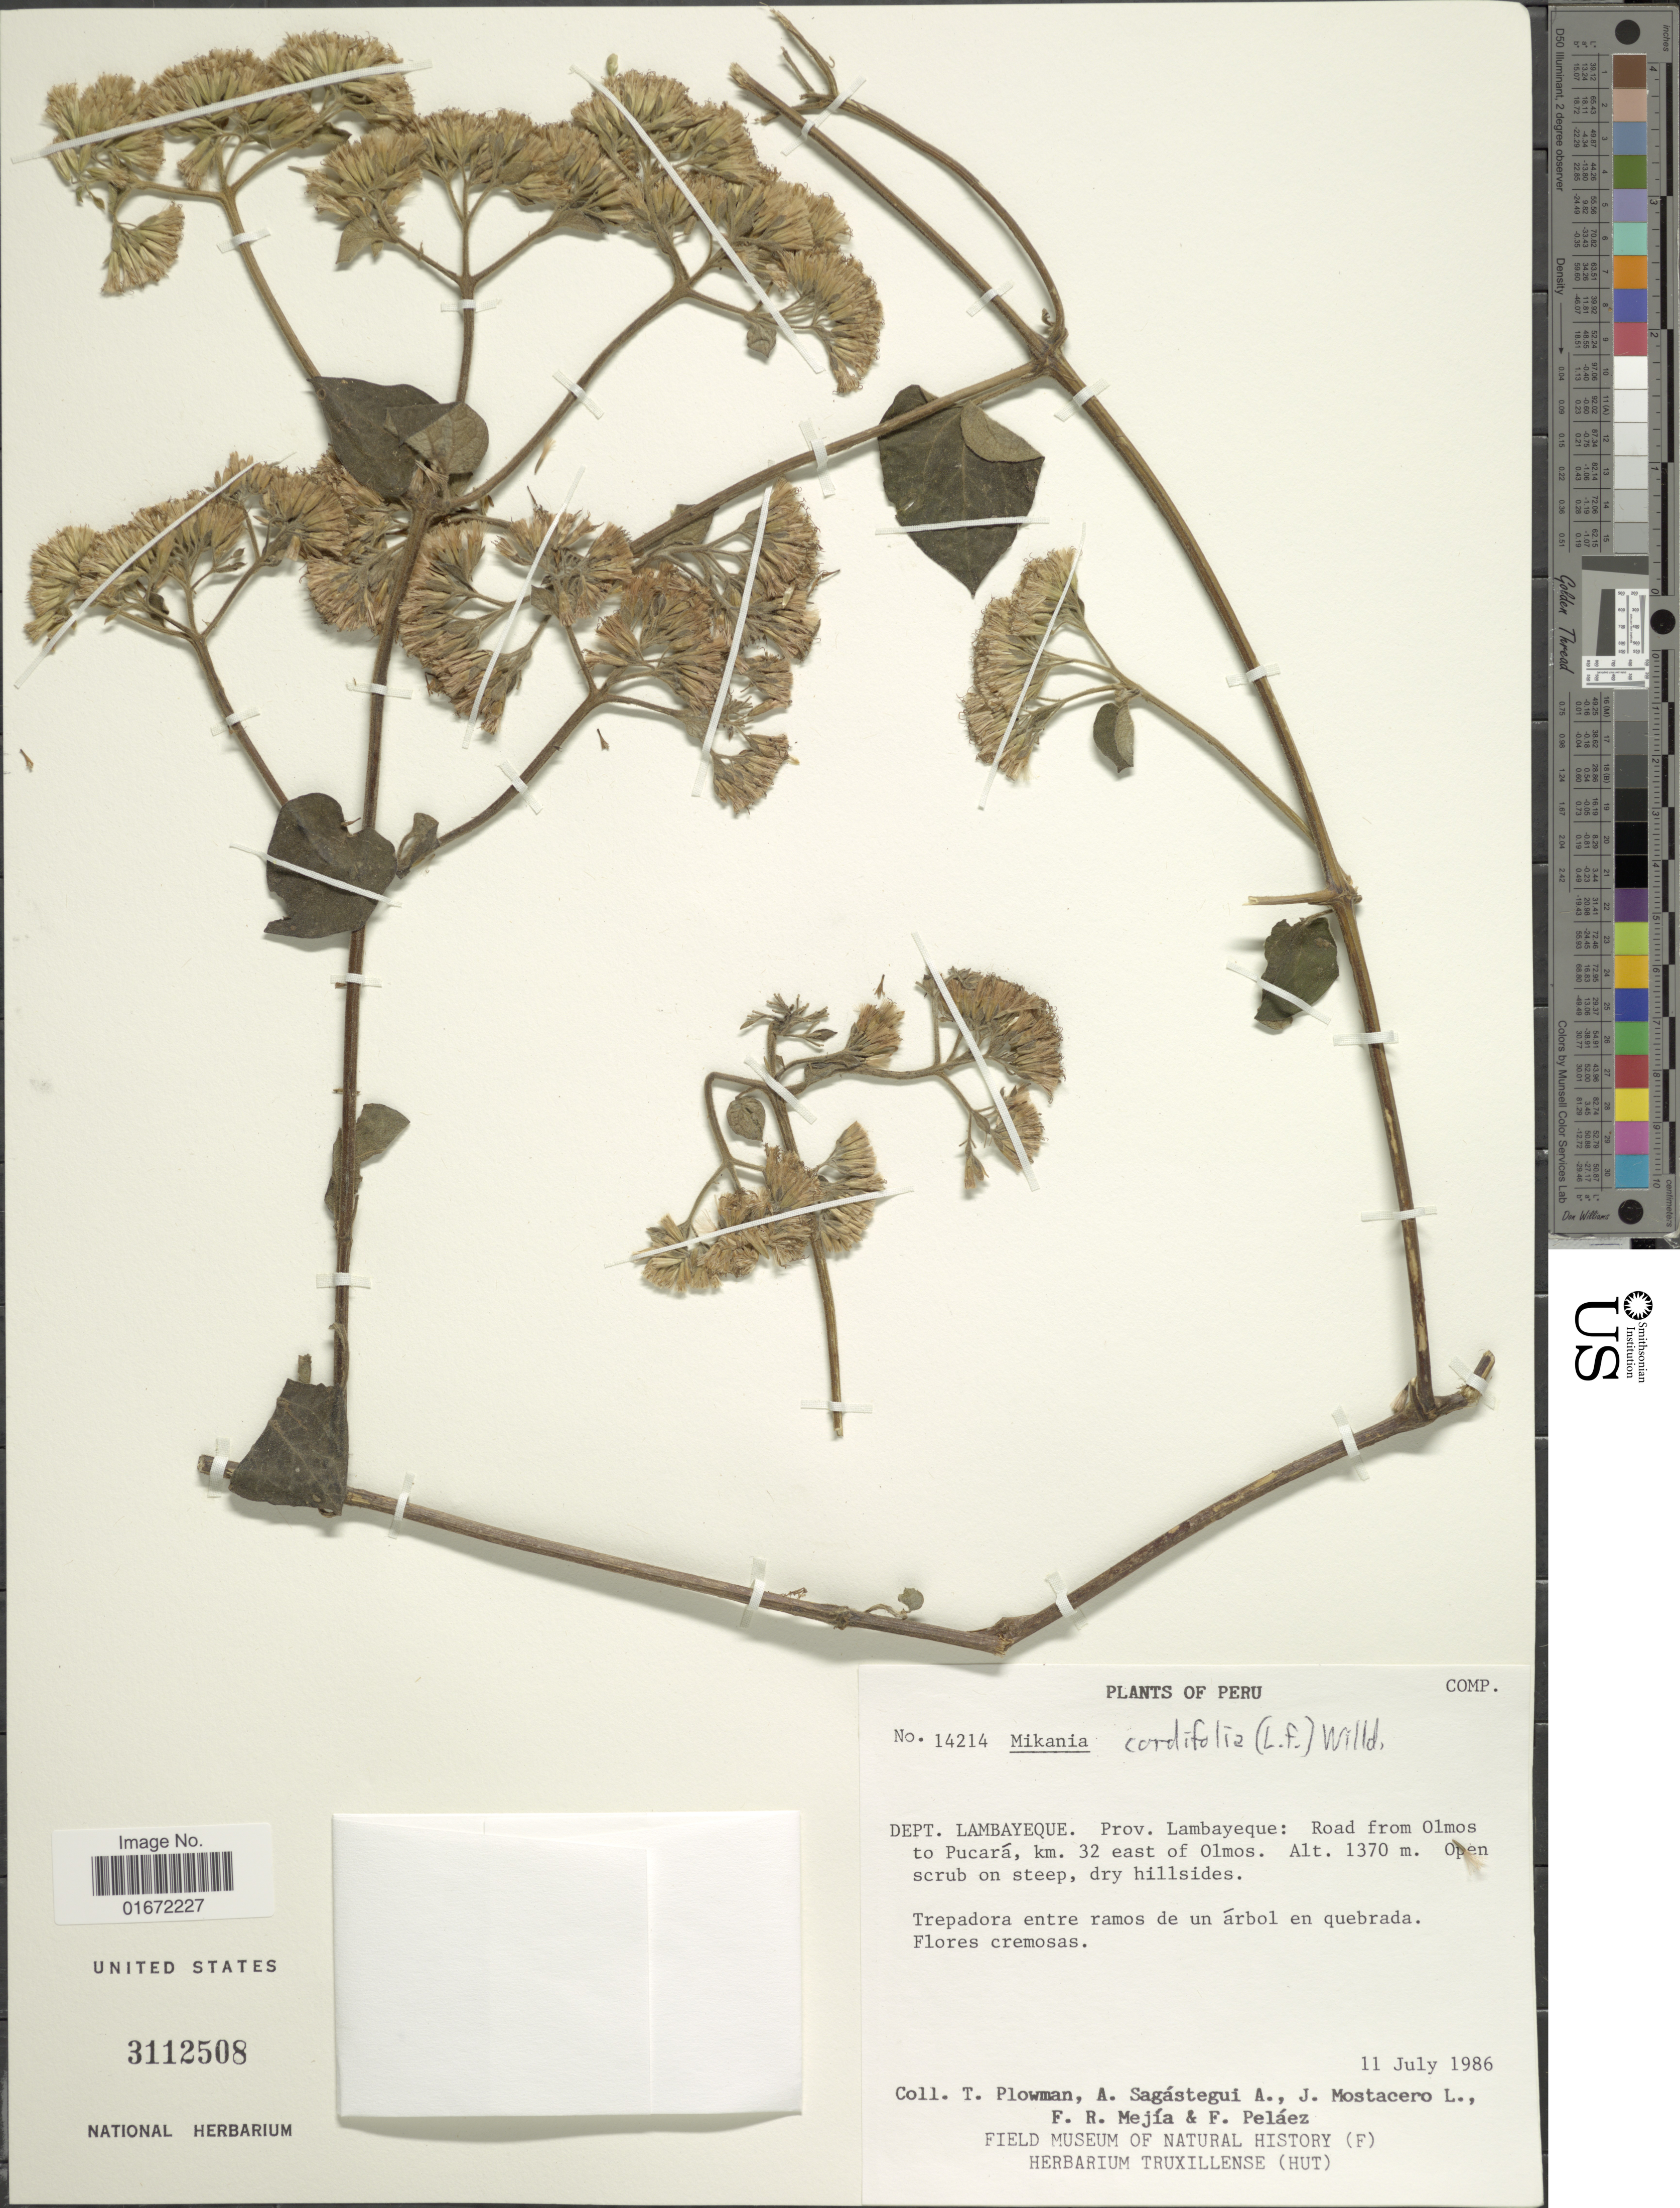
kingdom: Plantae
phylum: Tracheophyta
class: Magnoliopsida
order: Asterales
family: Asteraceae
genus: Mikania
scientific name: Mikania cordifolia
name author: Kunth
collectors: T. Plowman, A. Sagástegui A., J. Mostacero L., F. R. Mejia & F. Pelaez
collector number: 14214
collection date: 1986-07-11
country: Peru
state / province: Lambayeque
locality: Dept. Lambayeque. Prov. Lambayeque: Road from Olmos to Pucará, km. 32 east of Olmos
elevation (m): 1370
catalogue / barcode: US 3112508